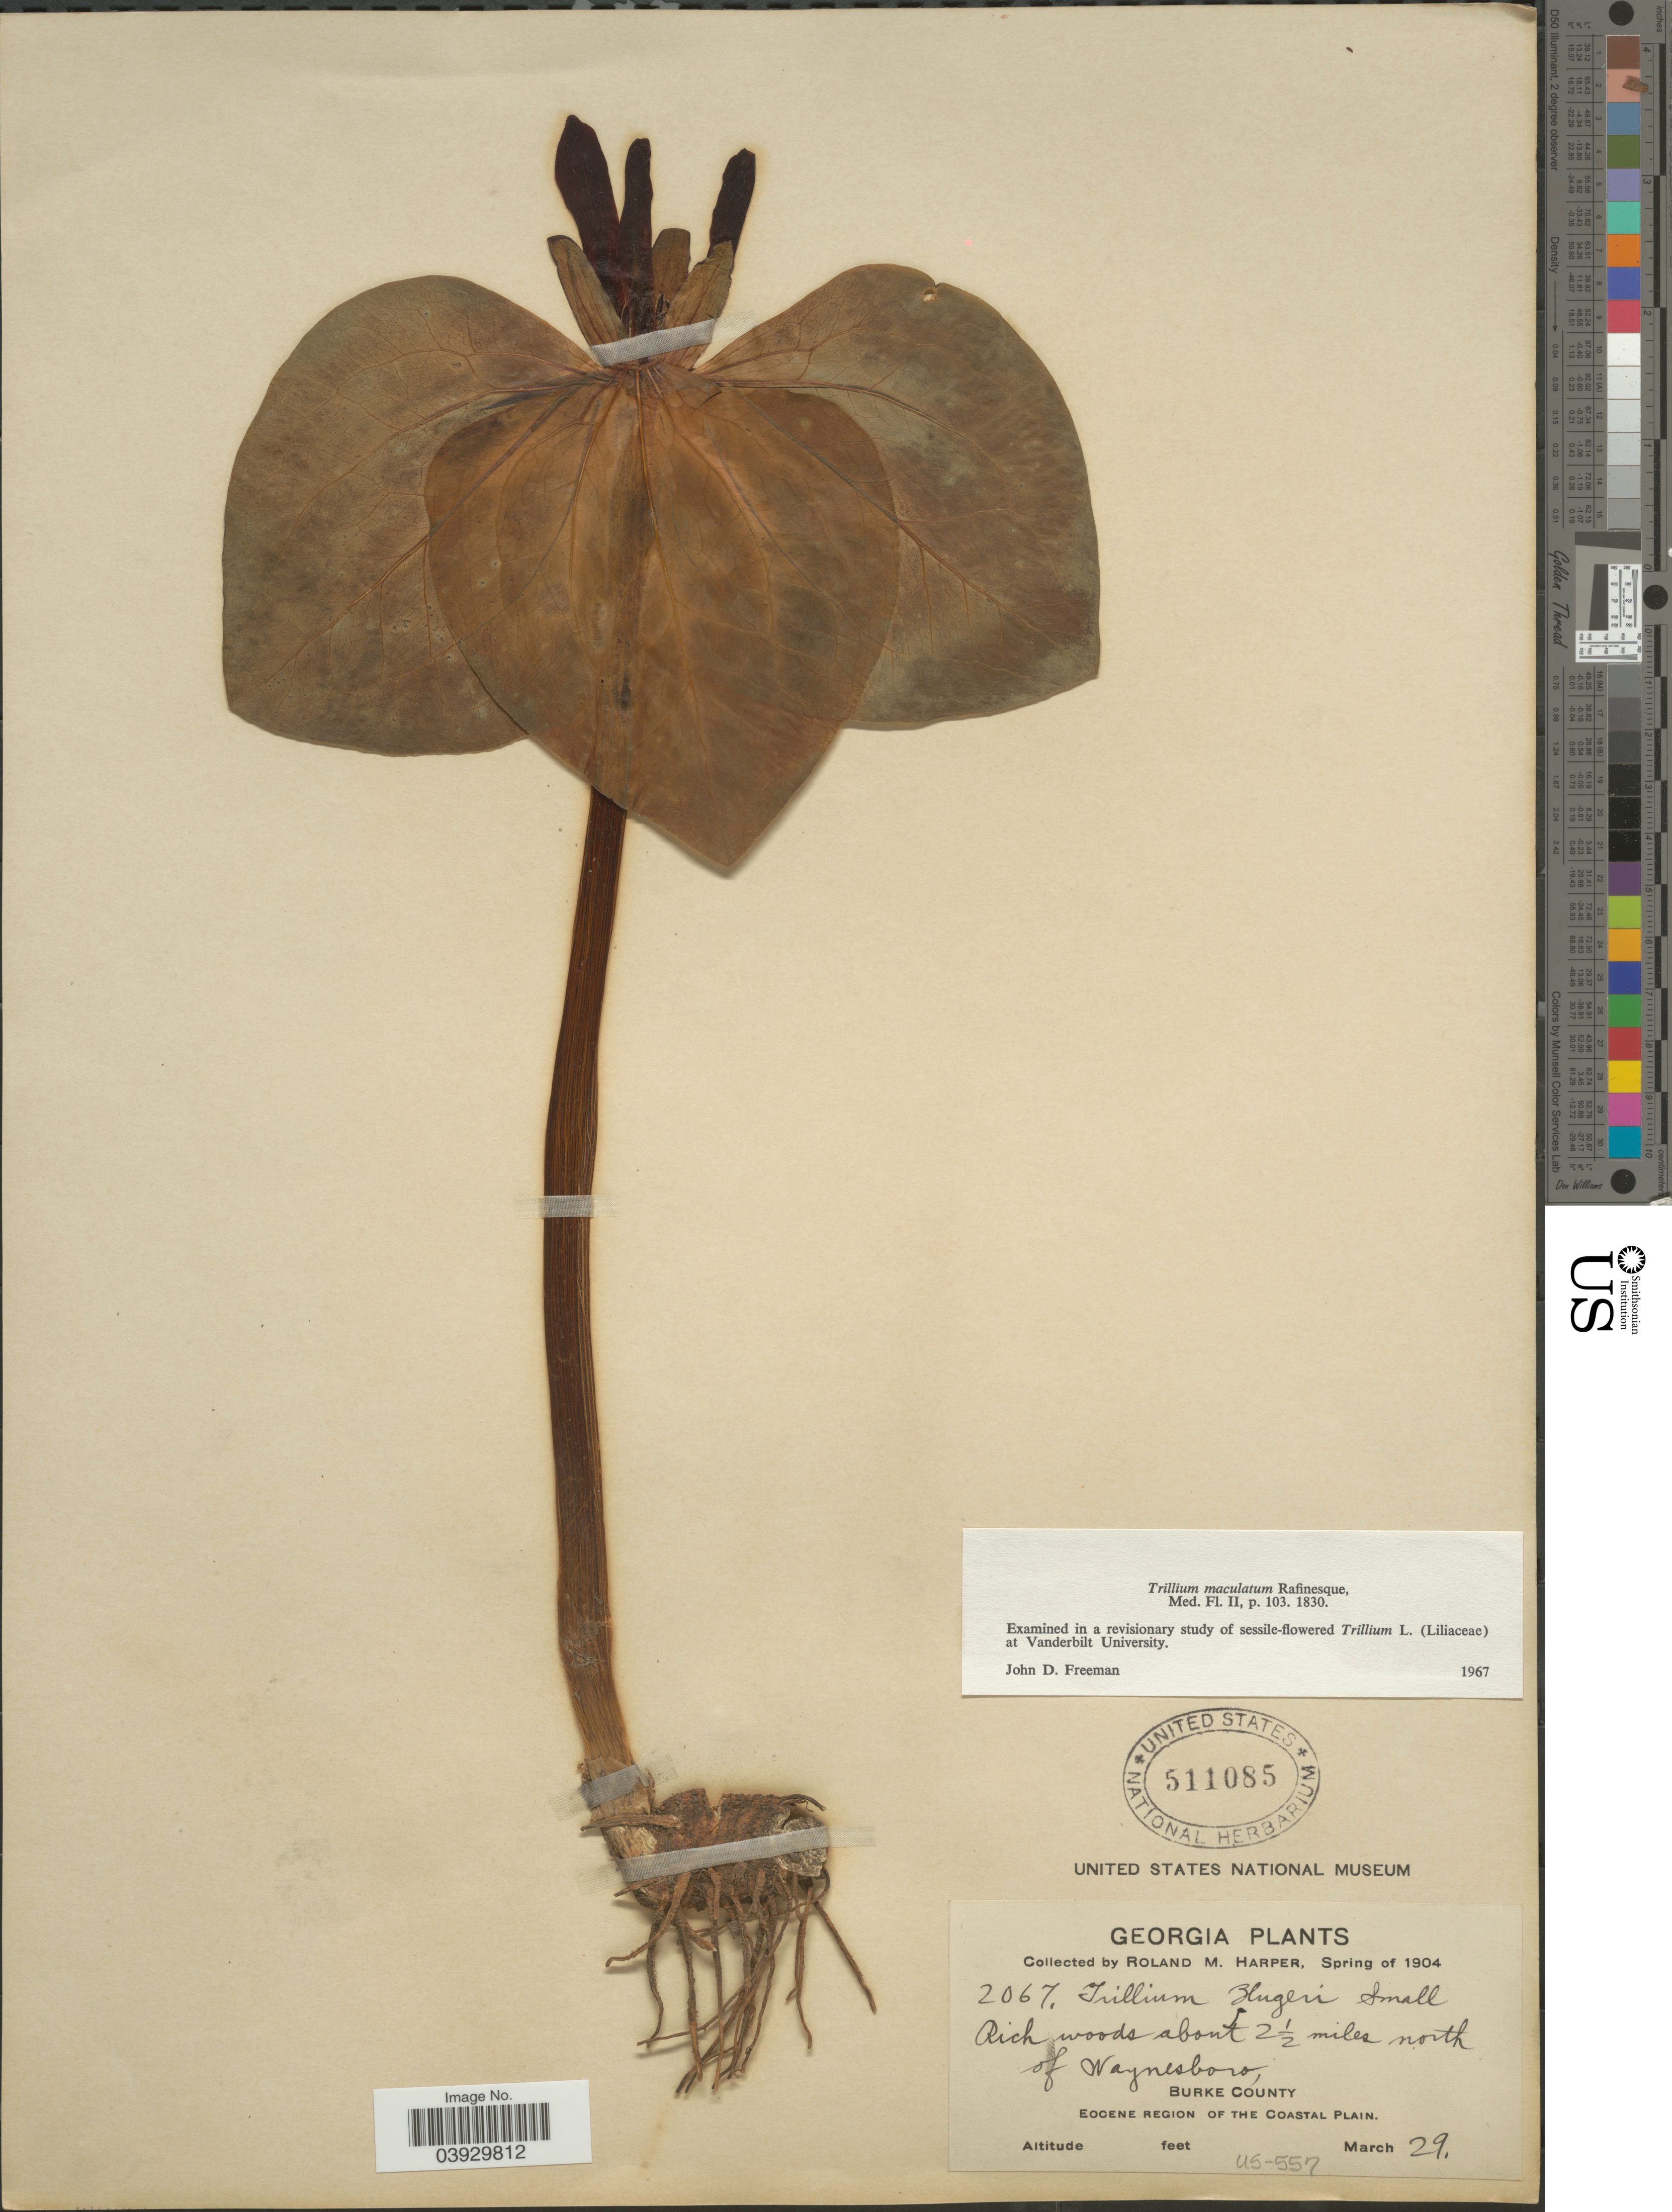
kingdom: Plantae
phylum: Tracheophyta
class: Liliopsida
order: Liliales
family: Melanthiaceae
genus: Trillium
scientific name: Trillium maculatum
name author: Raf.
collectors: R. M. Harper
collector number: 2067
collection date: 1904-03-29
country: United States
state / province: Georgia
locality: Rich woods about 2½ miles north of Waynesboro, Burke County. Eocene Region of The Coastal Plain.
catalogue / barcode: US 511085